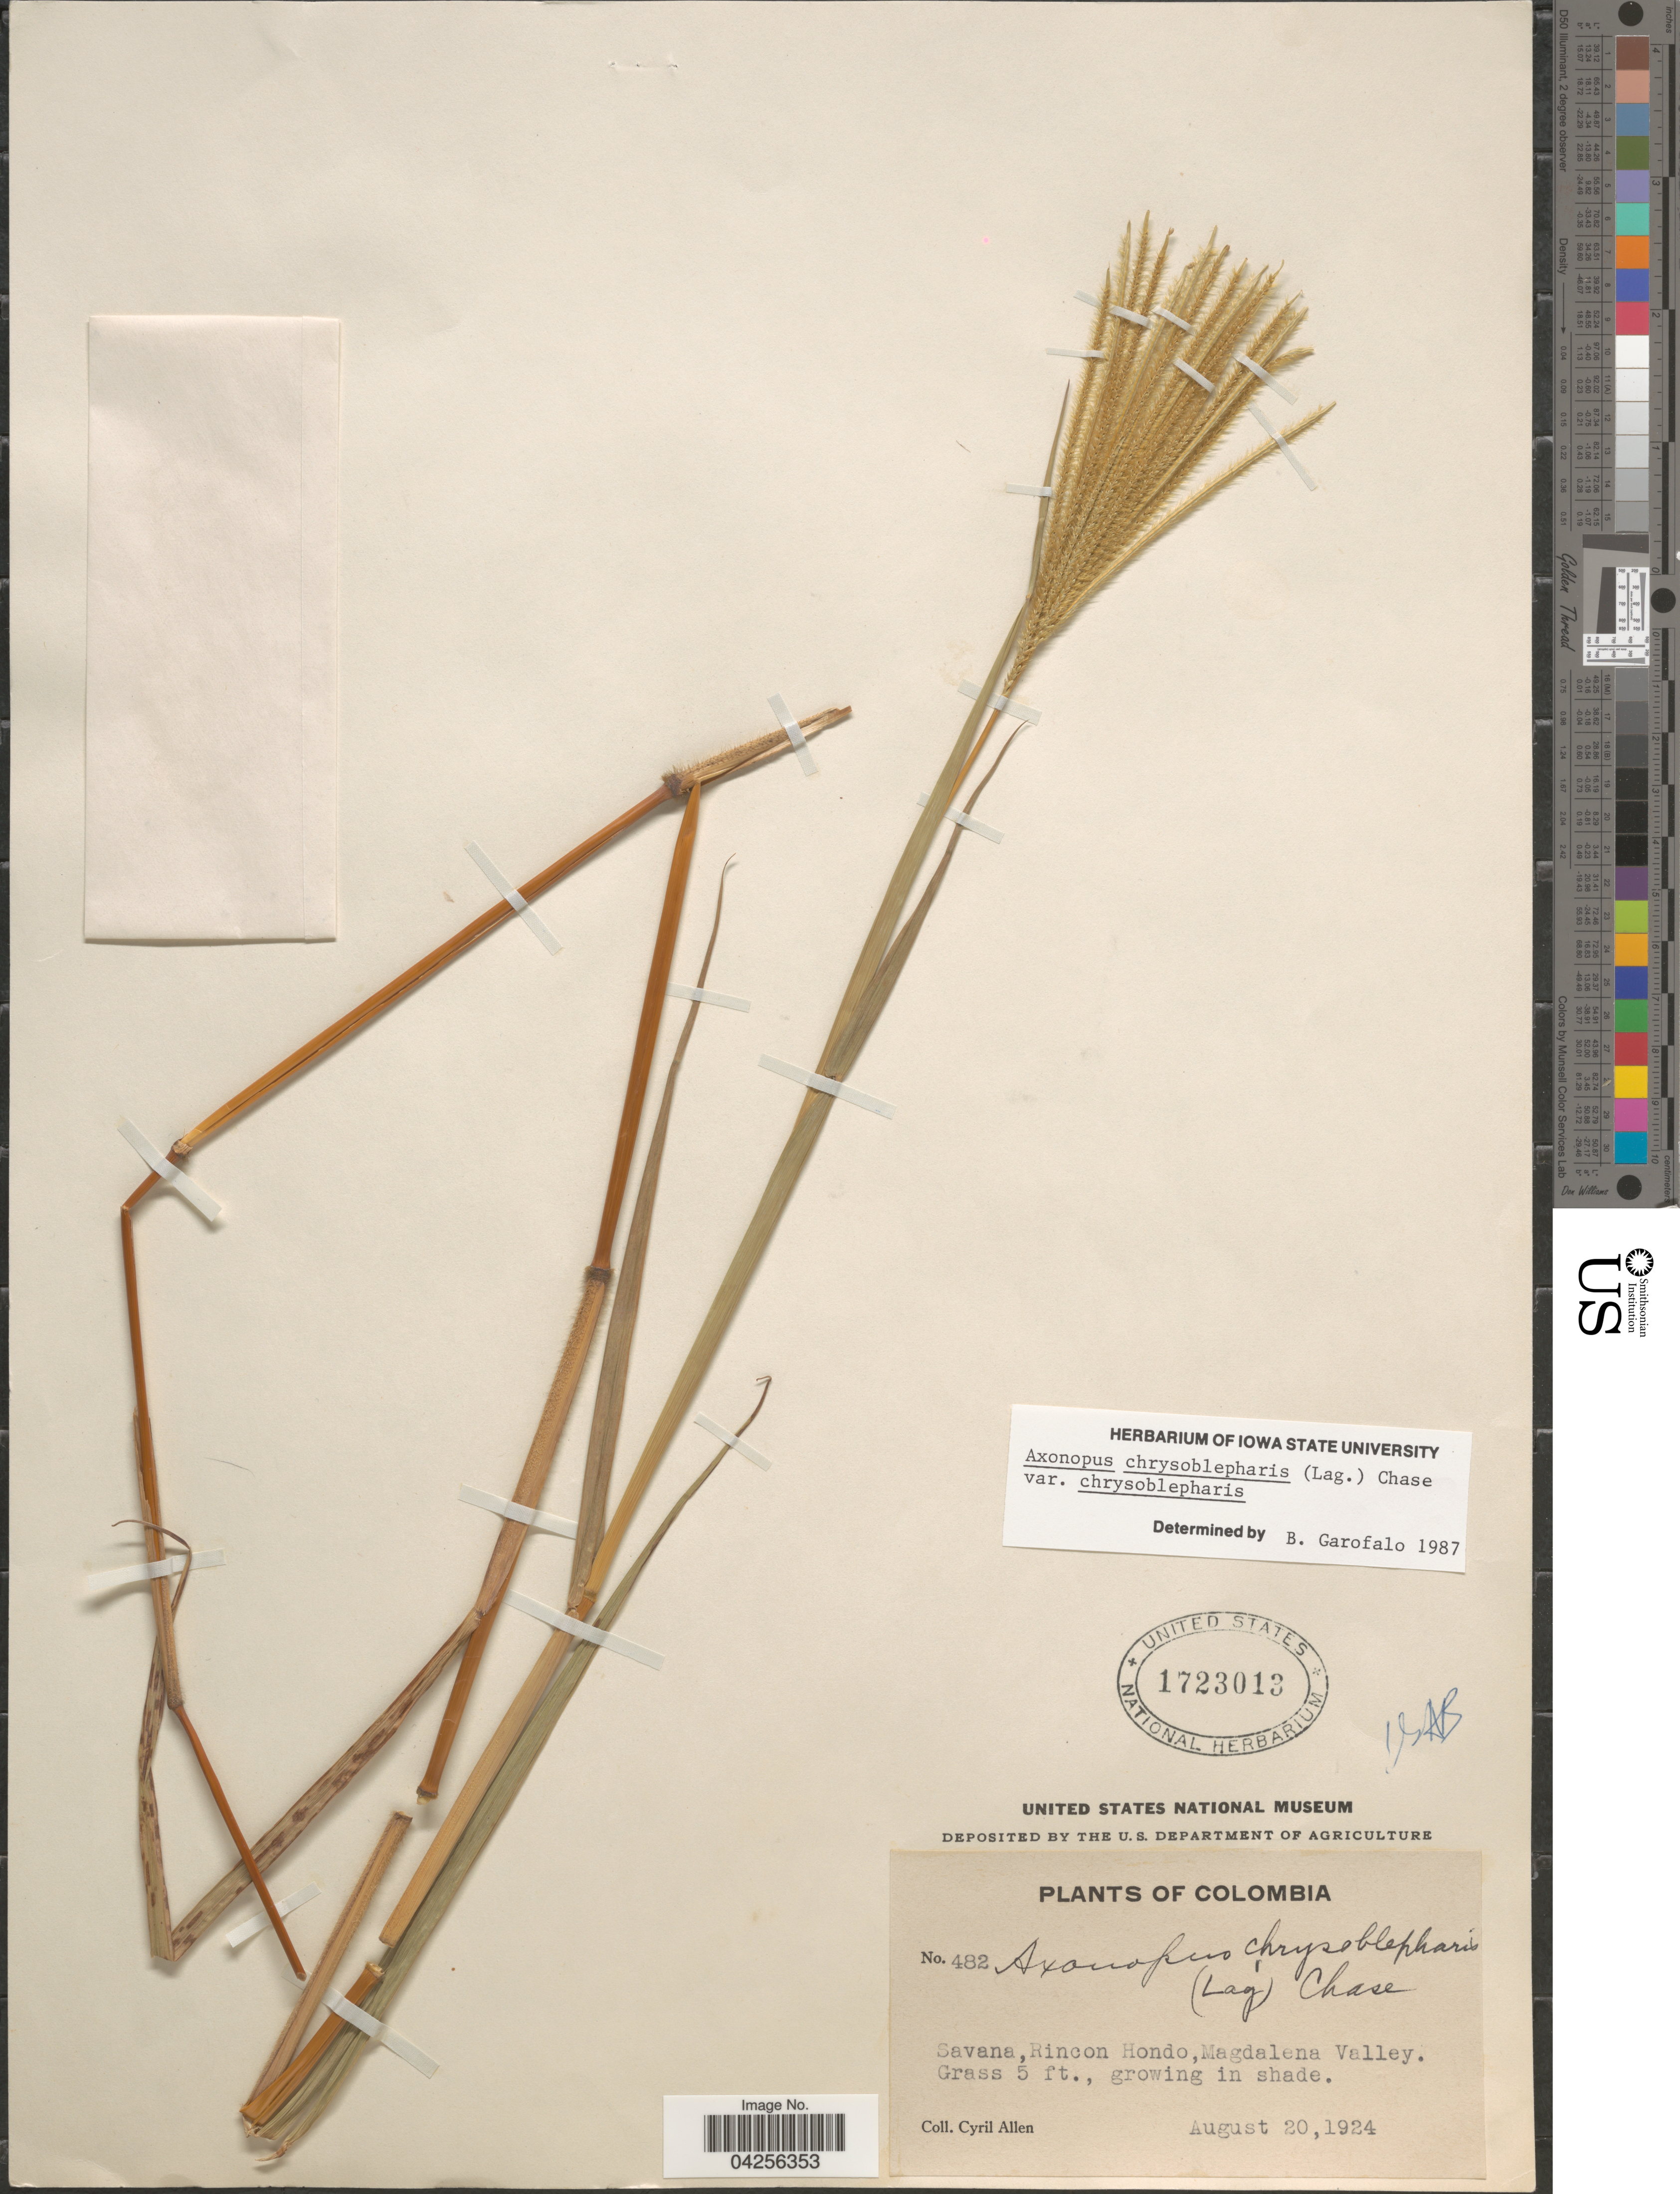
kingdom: Plantae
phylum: Tracheophyta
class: Liliopsida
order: Poales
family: Poaceae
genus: Axonopus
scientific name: Axonopus chrysoblepharis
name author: (Lag.) Chase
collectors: C. Allen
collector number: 482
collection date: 1924-08-20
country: Colombia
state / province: Magdalena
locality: Savana, Rincon Hondo, Magdalena Valley.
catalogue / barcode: US 1723013